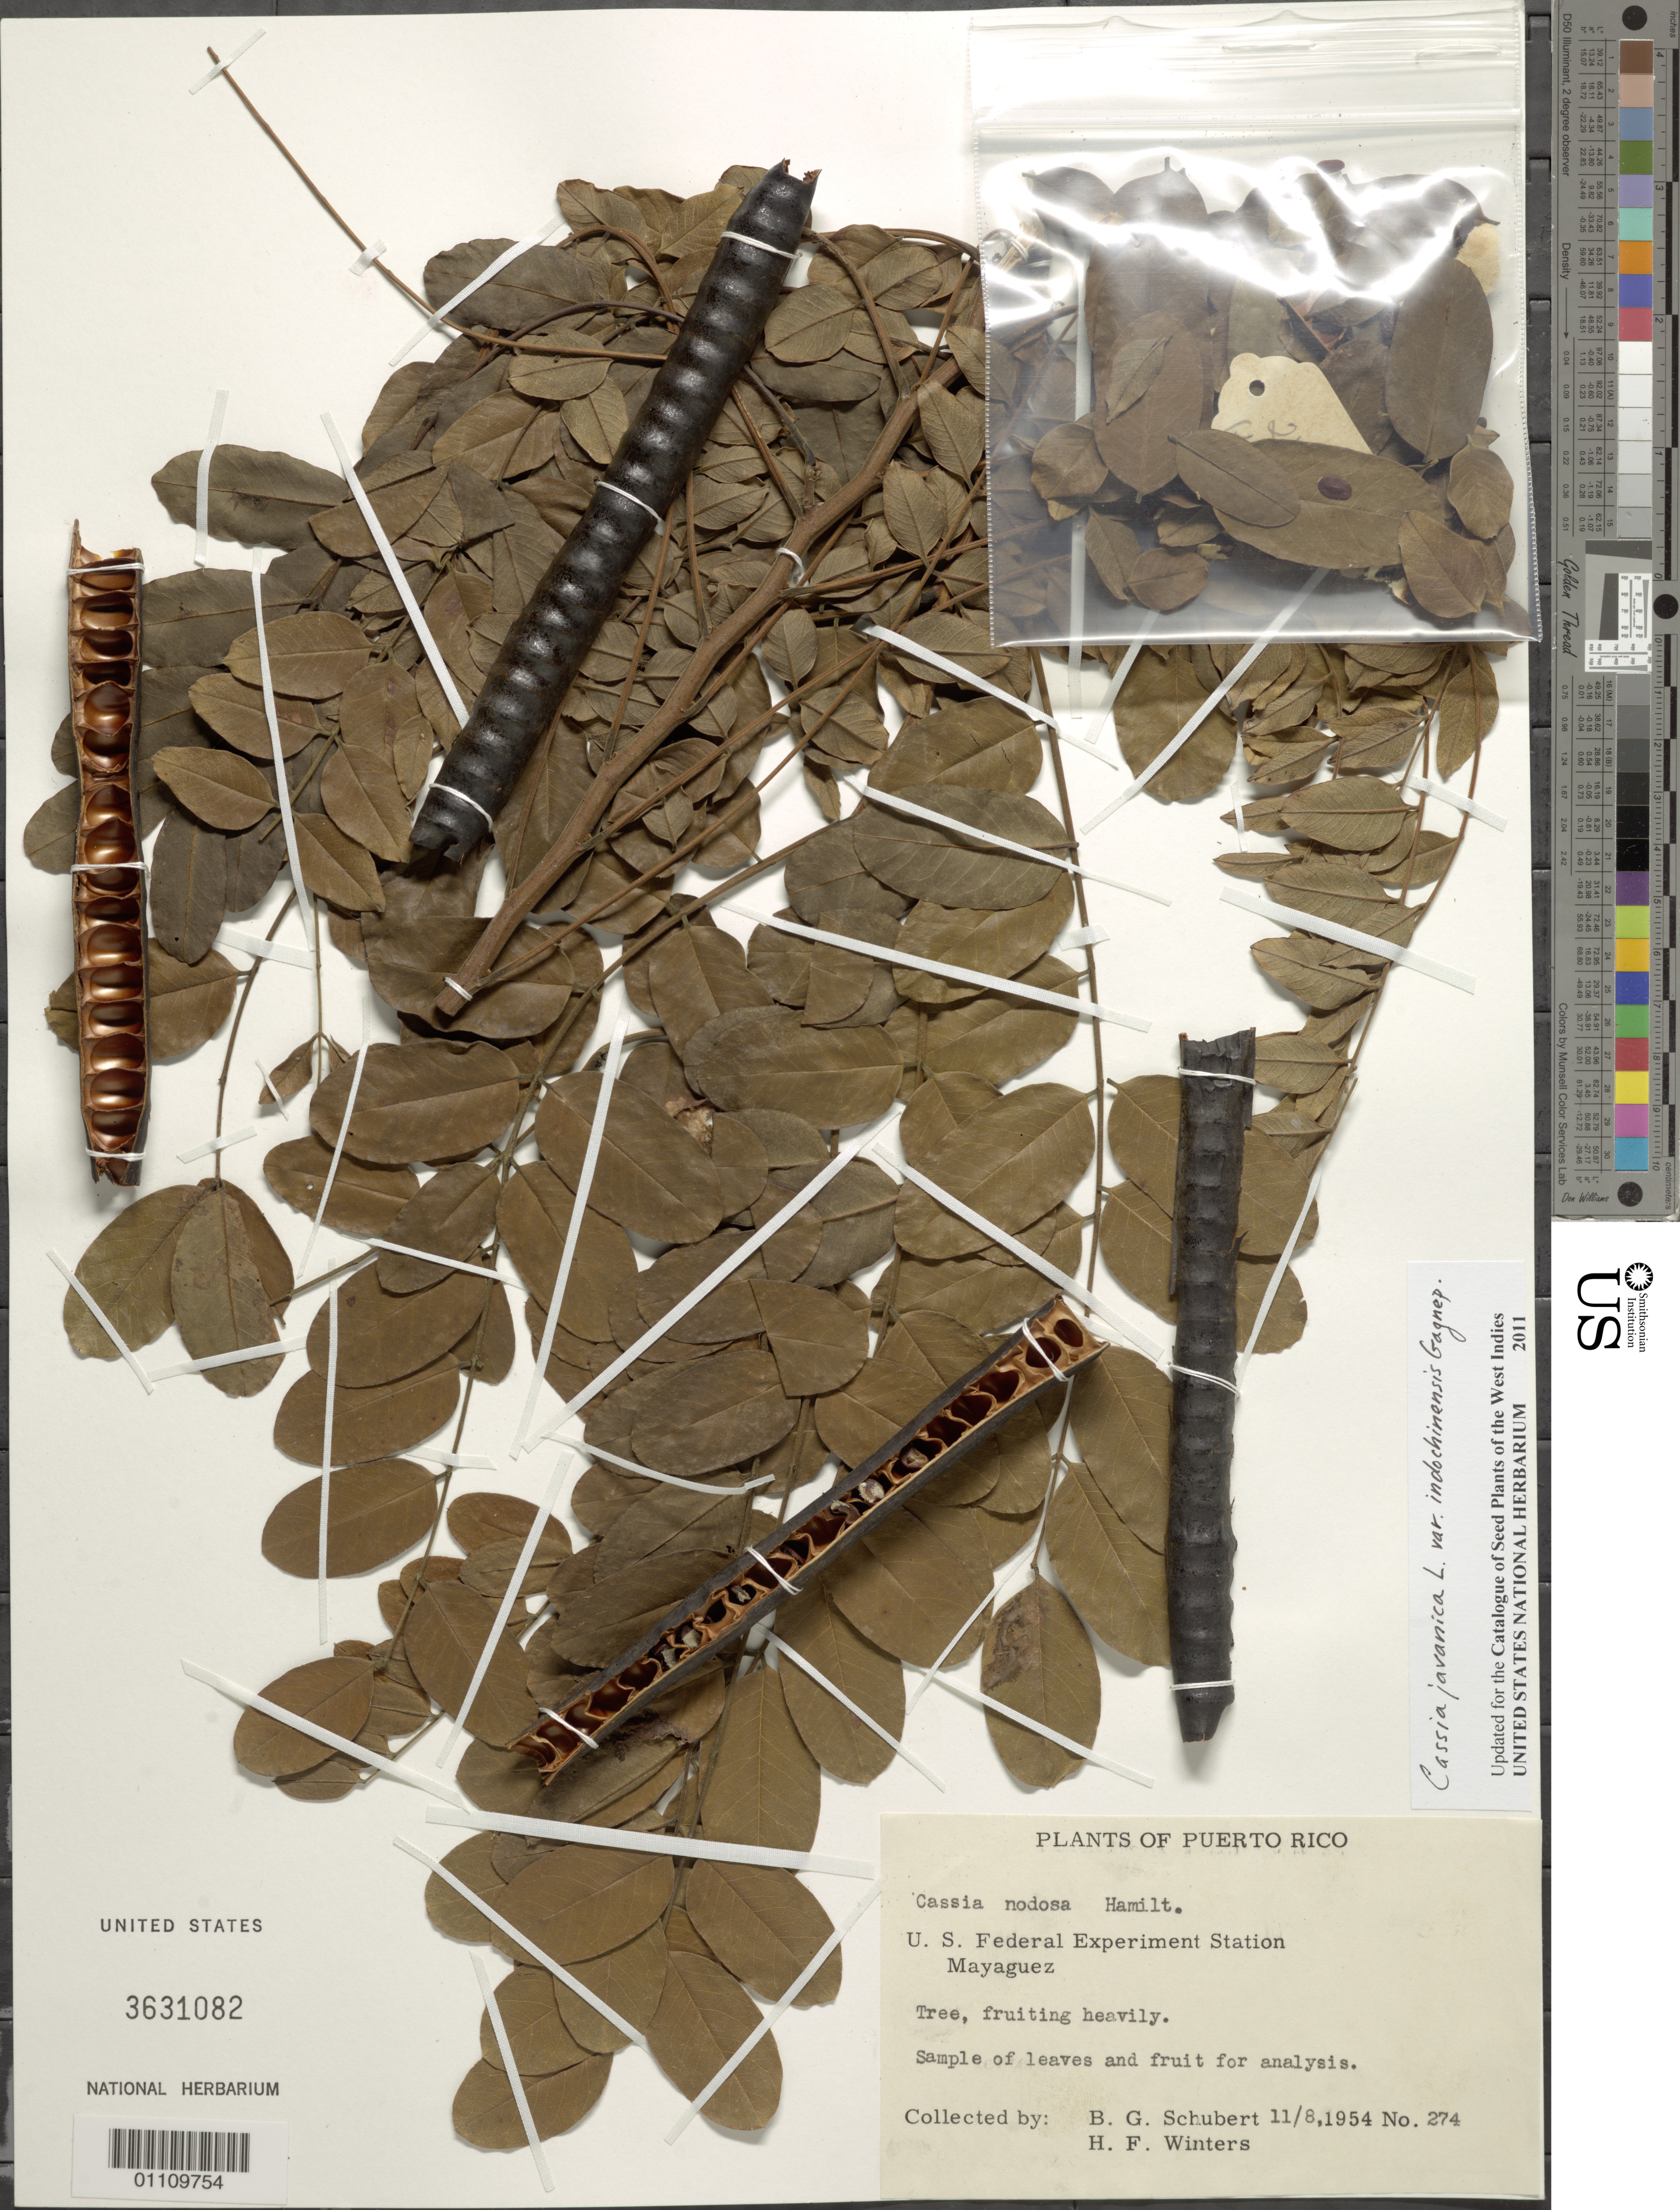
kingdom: Plantae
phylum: Tracheophyta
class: Magnoliopsida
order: Fabales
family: Fabaceae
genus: Cassia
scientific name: Cassia javanica var. indochinensis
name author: Gagnep.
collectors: B. Schubert & H. Winters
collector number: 274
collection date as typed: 08 Nov 1954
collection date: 1954-11-08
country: Puerto Rico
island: Puerto Rico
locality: Mayaguez, U.S. Federal Experimental Station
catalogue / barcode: US 3631082